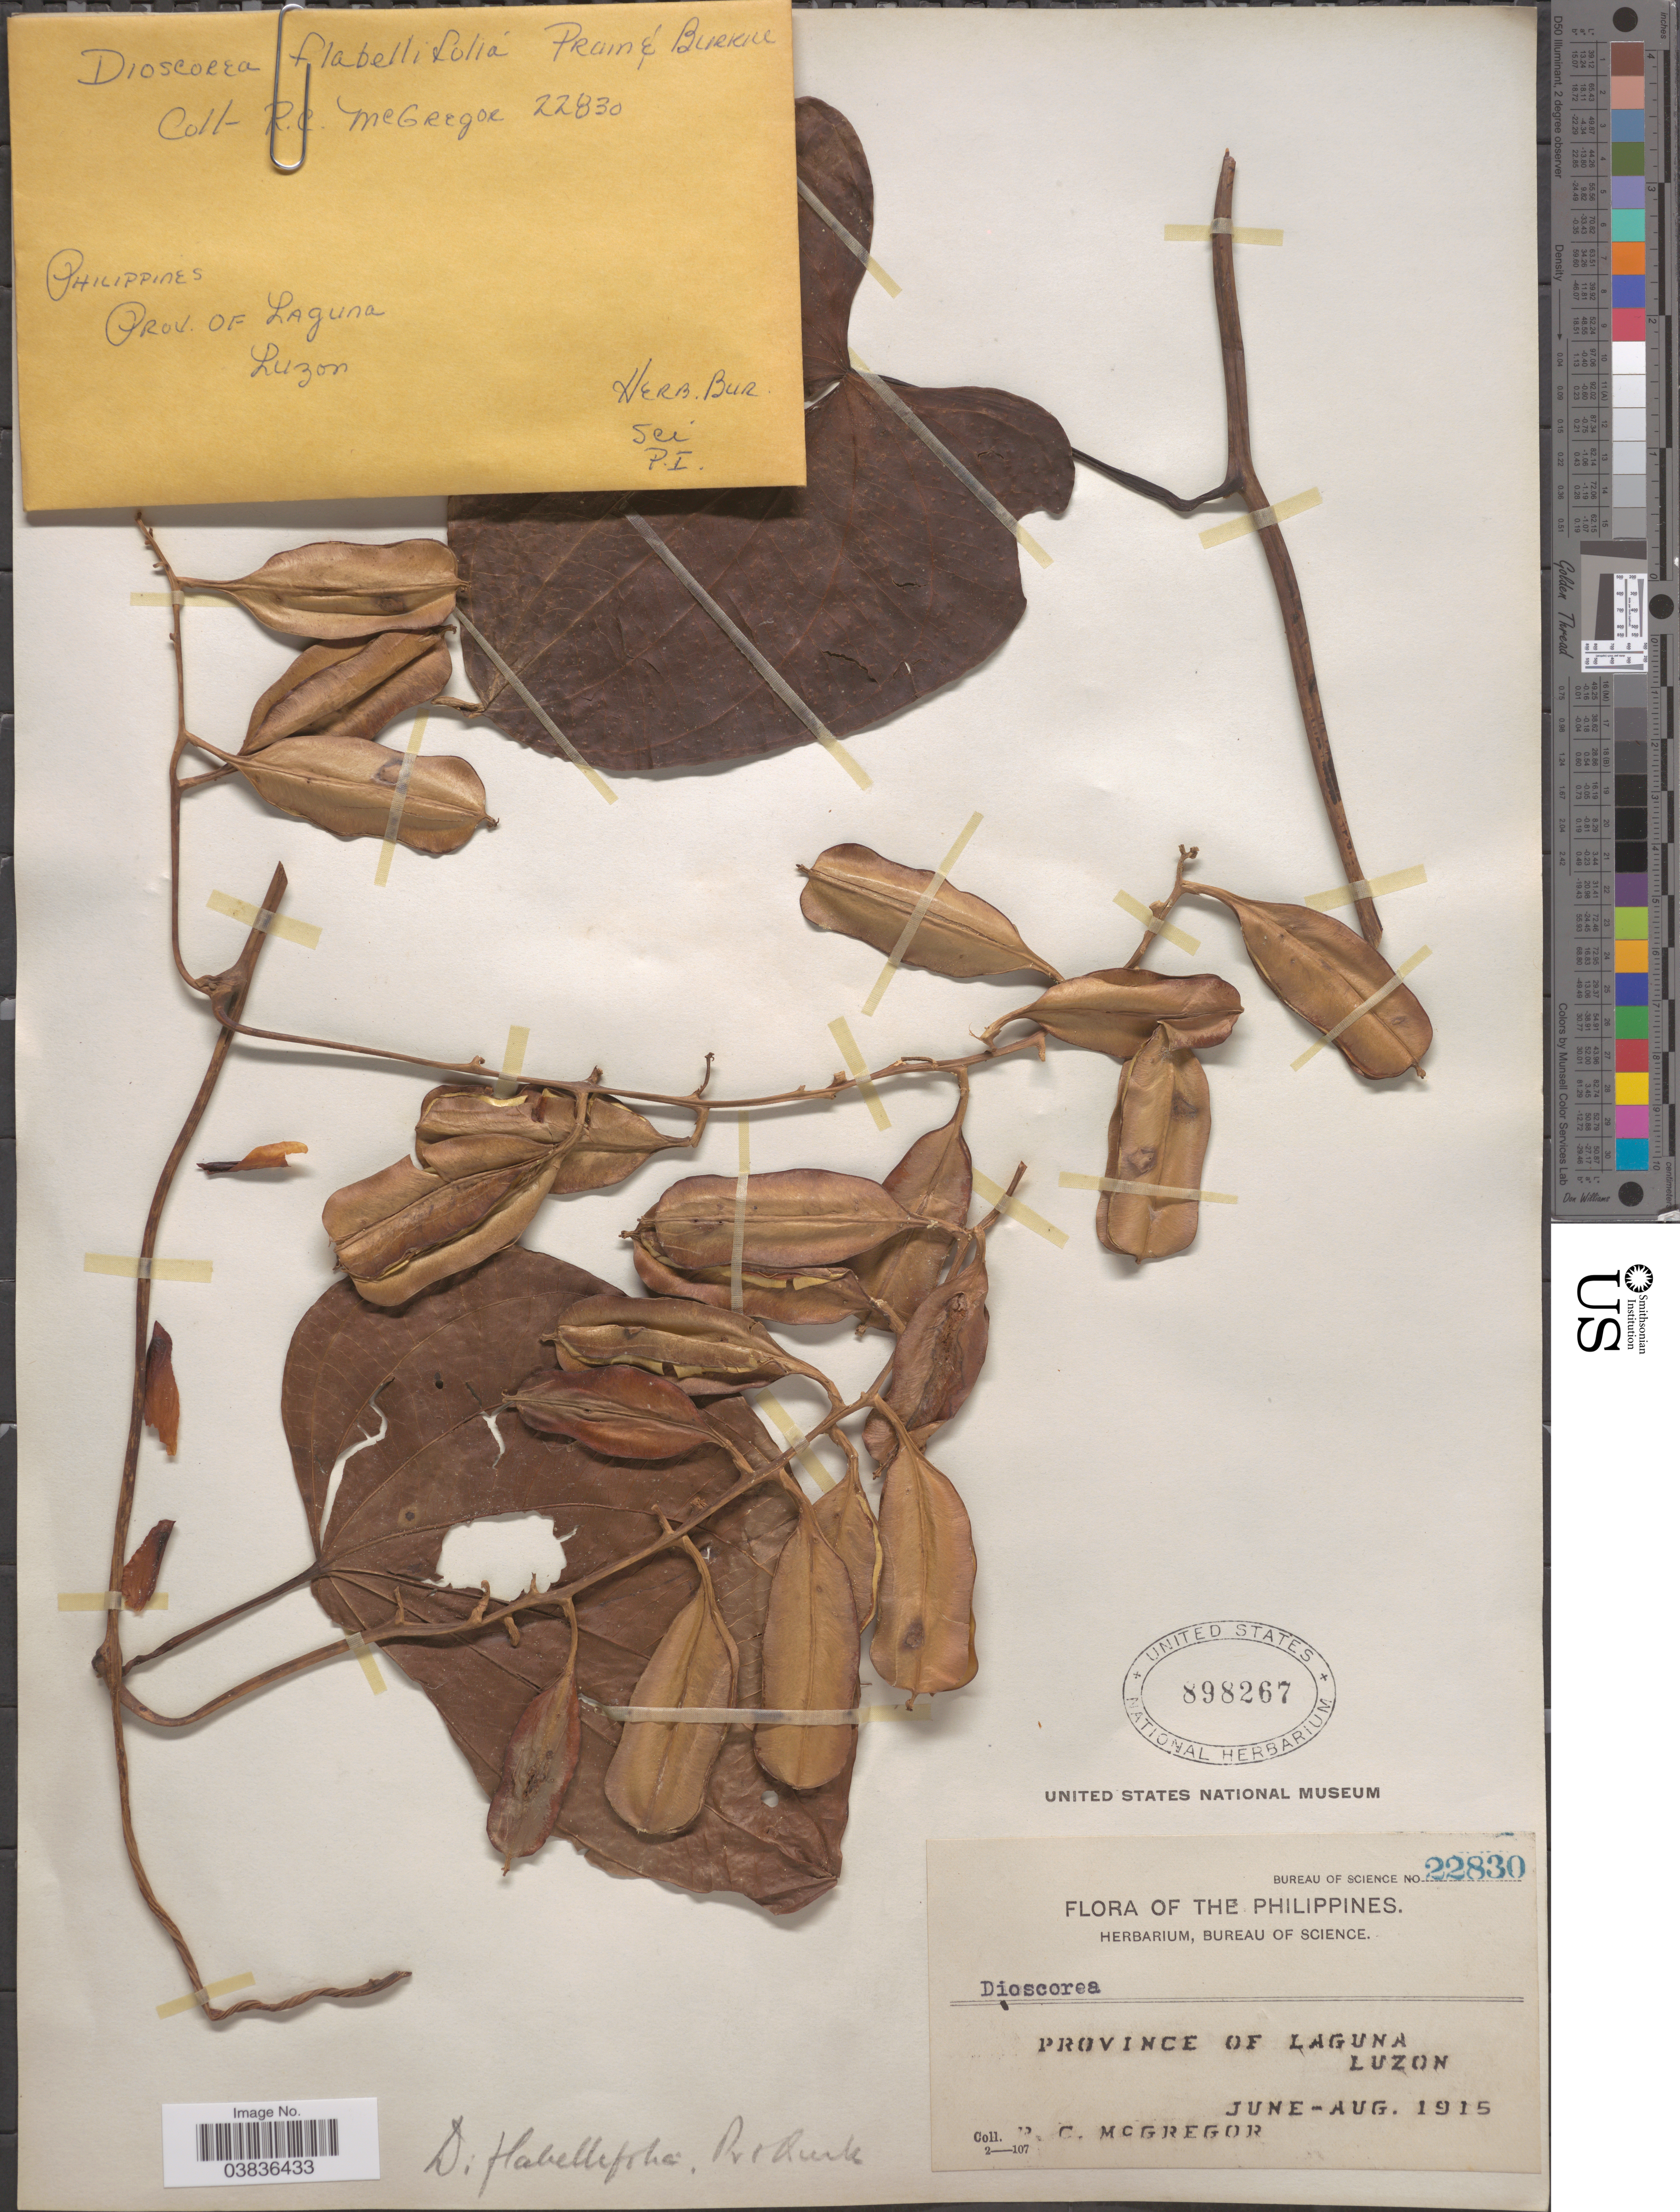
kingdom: Plantae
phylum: Tracheophyta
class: Liliopsida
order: Dioscoreales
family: Dioscoreaceae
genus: Dioscorea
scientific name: Dioscorea flabellifolia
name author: Prain & Burkill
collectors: R. C. McGregor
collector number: Bureau of Science 22830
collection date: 1915-06/1915-08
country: Philippines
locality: Province of Laguna. Luzon.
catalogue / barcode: US 898267